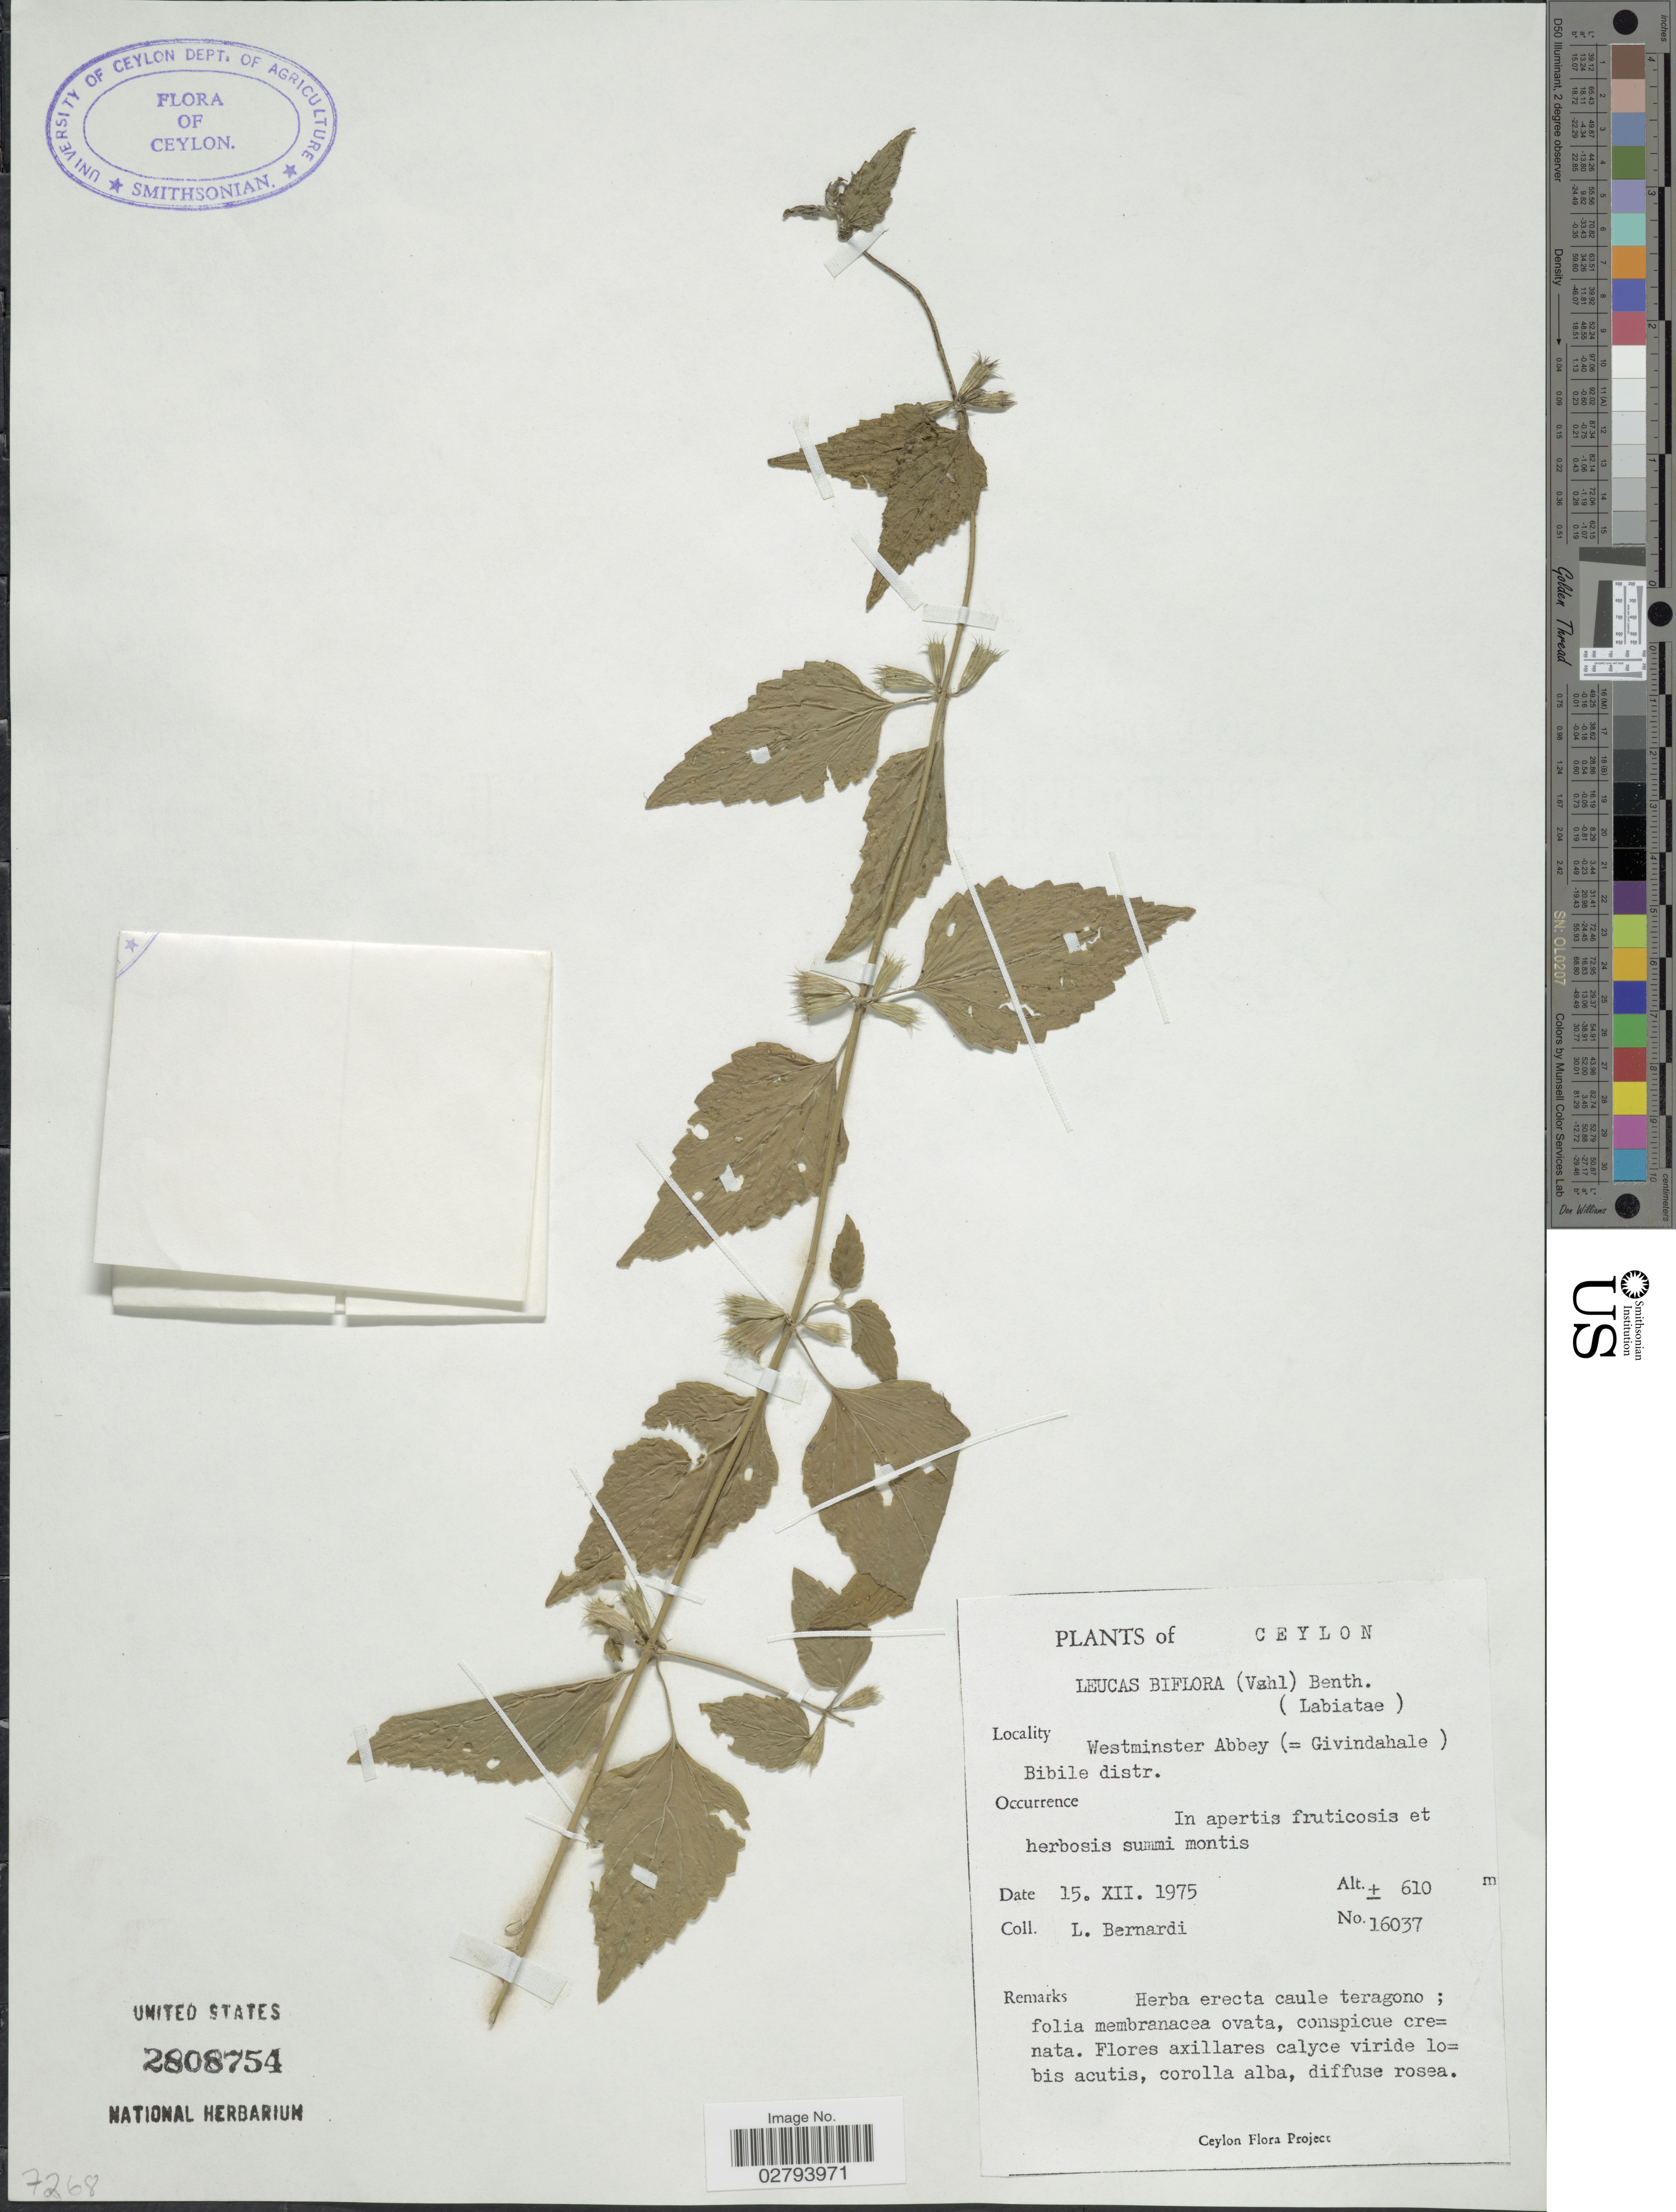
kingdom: Plantae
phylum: Tracheophyta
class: Magnoliopsida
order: Lamiales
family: Lamiaceae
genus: Leucas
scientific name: Leucas biflora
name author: (Vahl) Sm.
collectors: L. Bernardi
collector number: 16037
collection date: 1975-12-15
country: Sri Lanka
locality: Ceylon, Westminster Abbey (=Givindahale) Bibile distr.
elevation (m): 610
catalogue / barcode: US 2808754